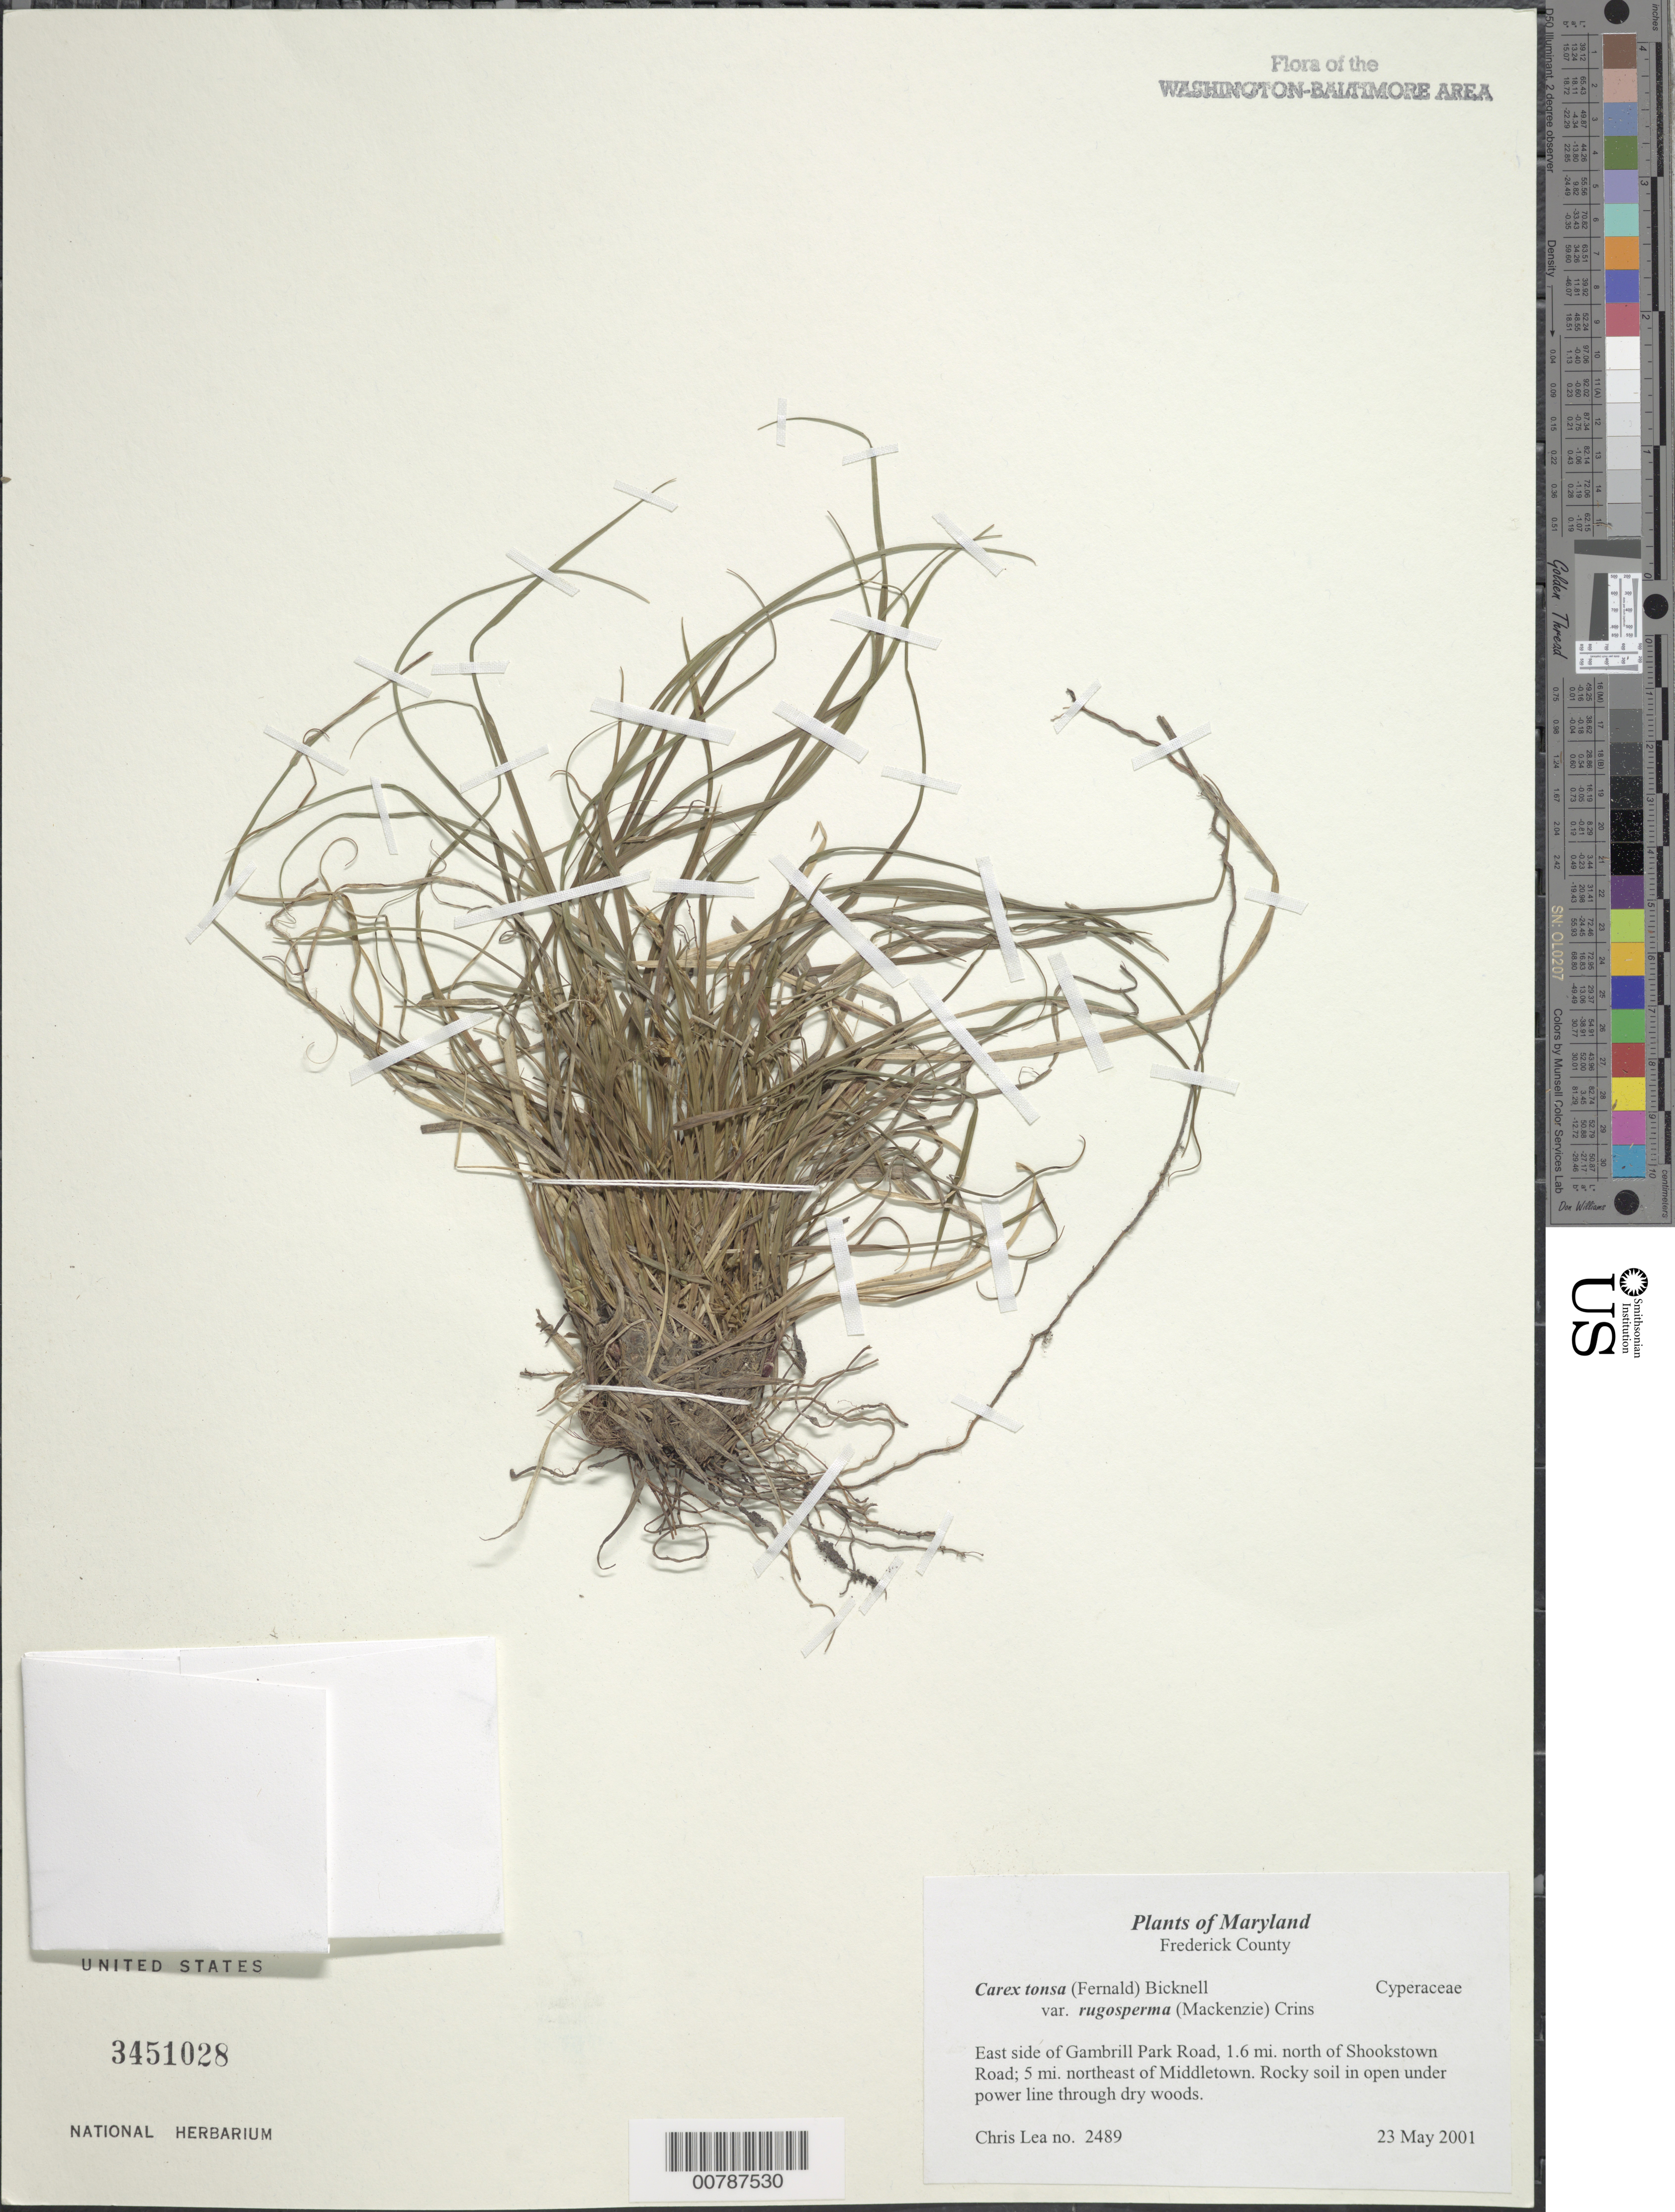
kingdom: Plantae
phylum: Tracheophyta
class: Liliopsida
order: Poales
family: Cyperaceae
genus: Carex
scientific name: Carex rugosperma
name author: Mack.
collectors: C. Lea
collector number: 2489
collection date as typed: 23 May 2001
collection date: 2001-05-23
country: United States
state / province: Maryland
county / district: Frederick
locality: East side of Gambrill Park Road,1.6 mi. north of Shookstown Road; 5 mi. northeast of Middletown.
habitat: Rocky soil in open under power line through dry woods.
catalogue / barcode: US 3451028